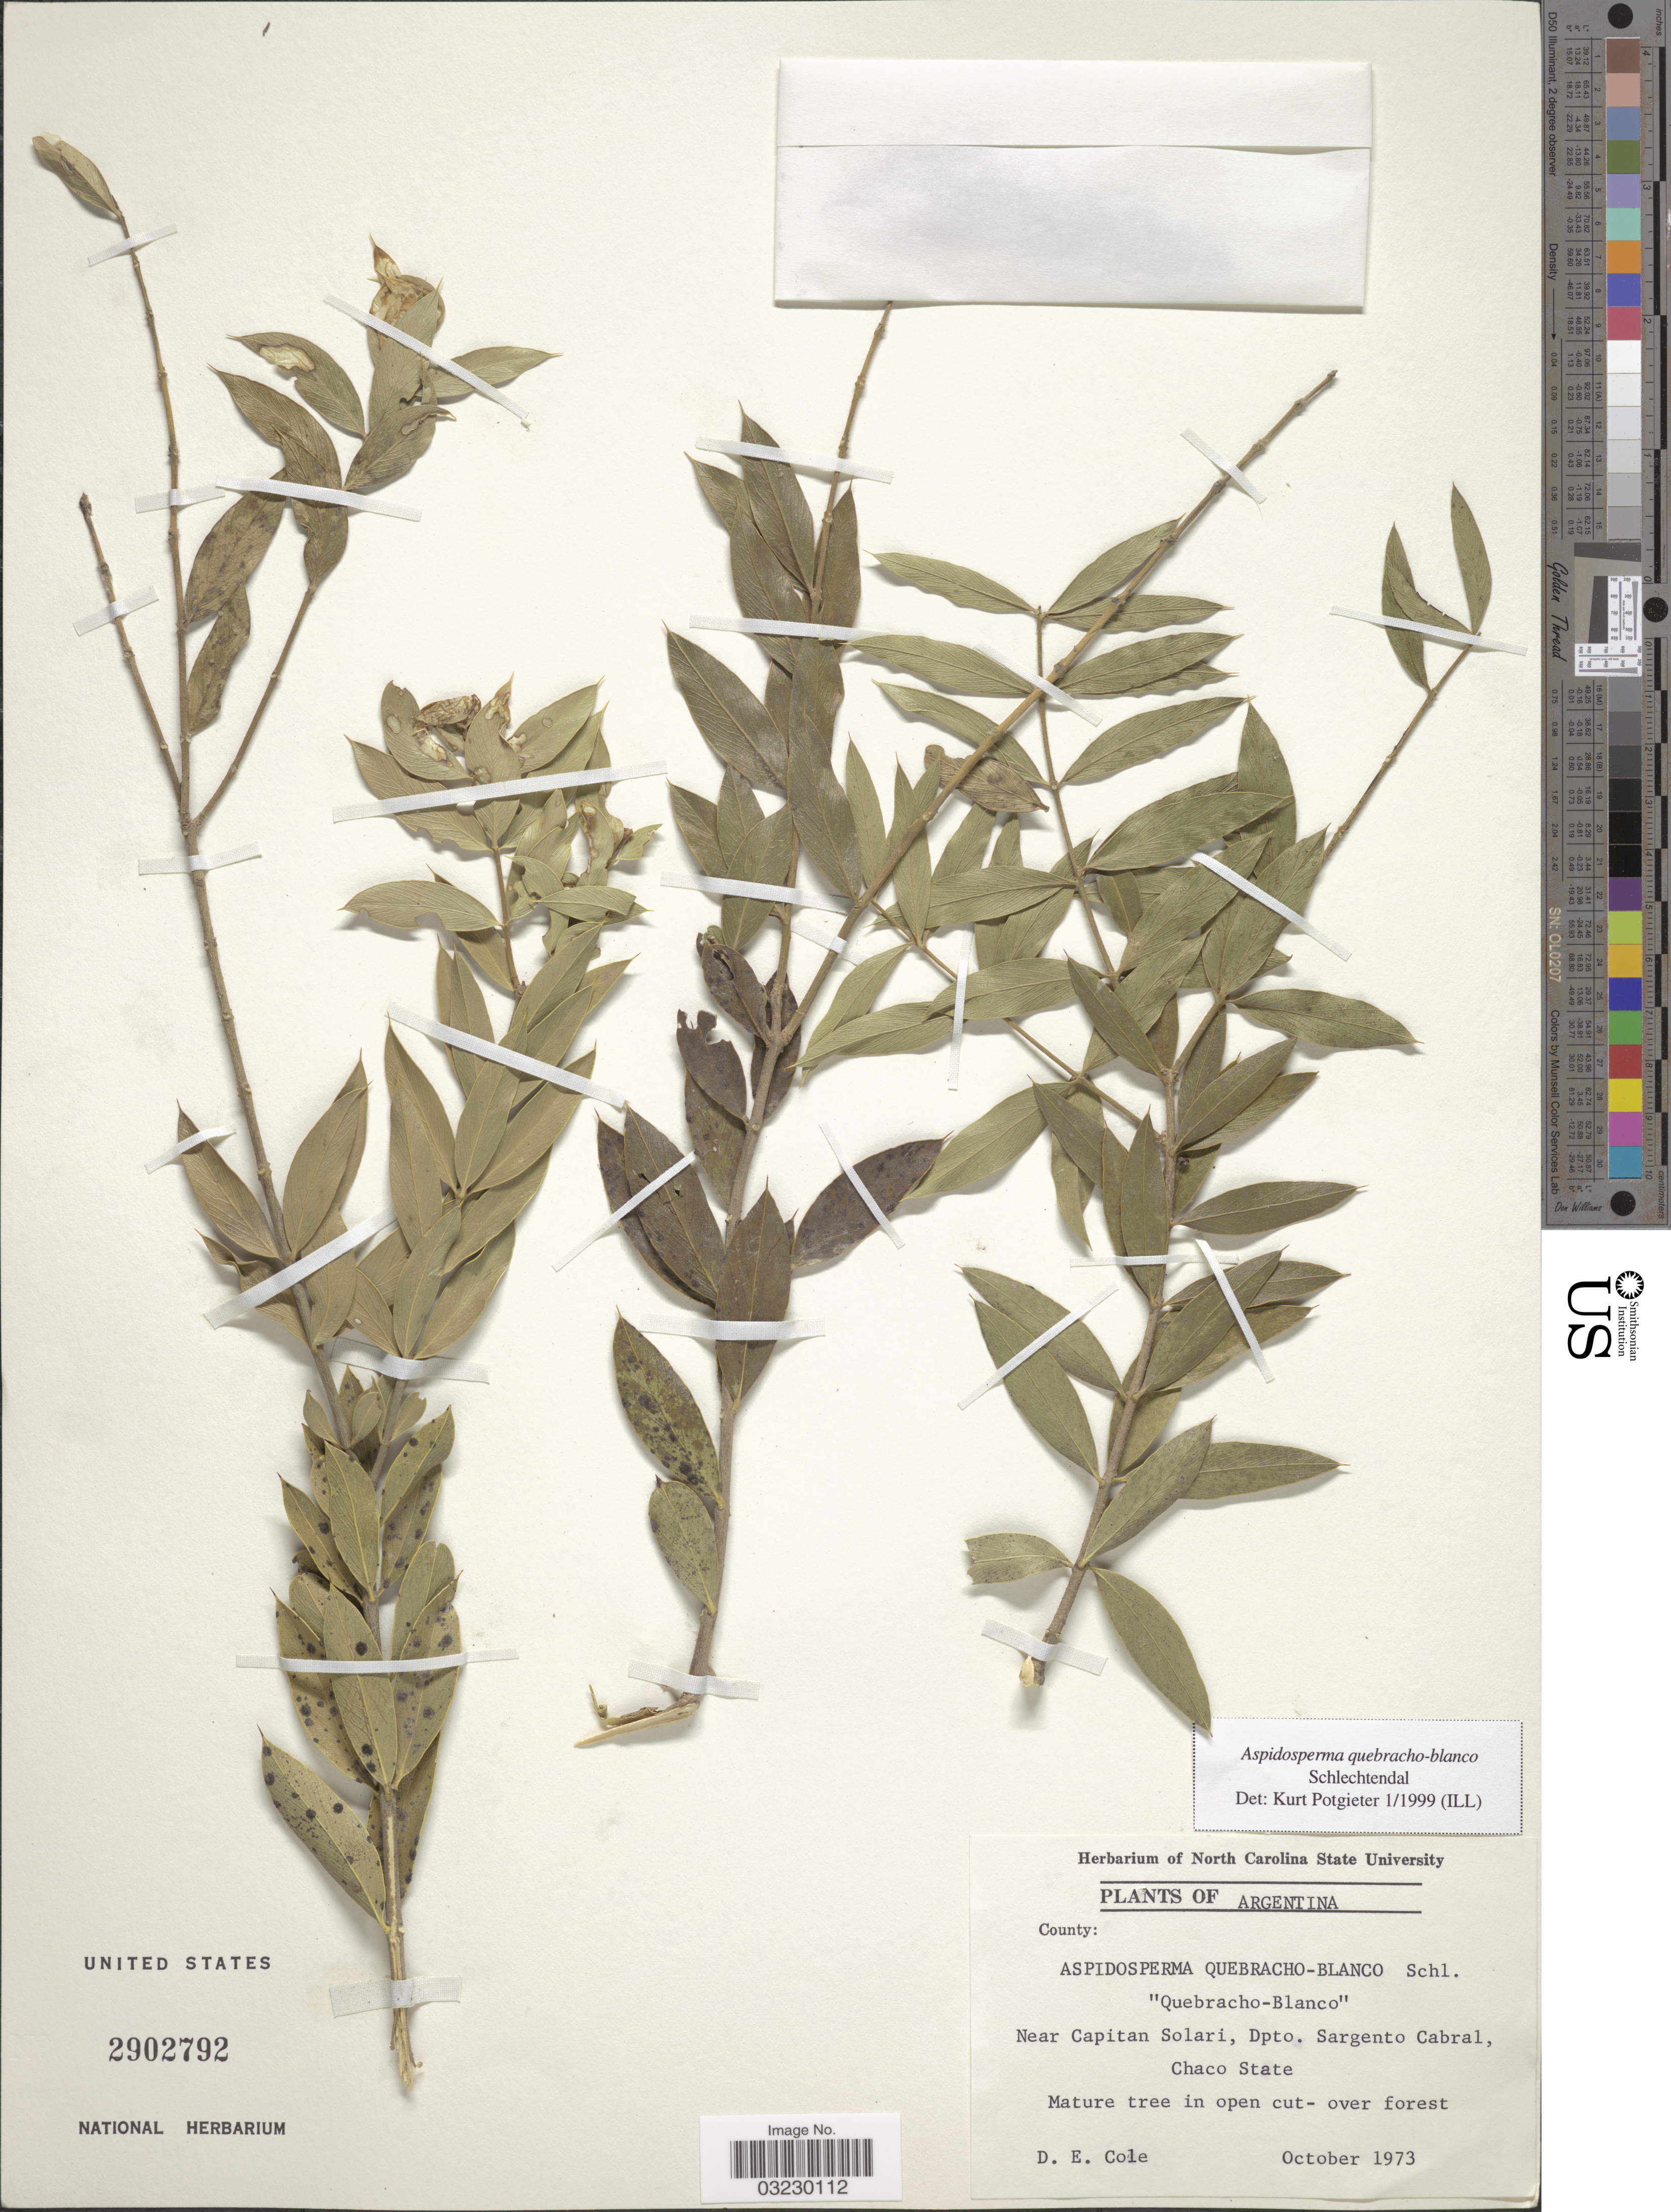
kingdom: Plantae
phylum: Tracheophyta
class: Magnoliopsida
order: Gentianales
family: Apocynaceae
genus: Aspidosperma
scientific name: Aspidosperma quebracho-blanco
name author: Schltdl.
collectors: D. E. Cole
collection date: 1973-10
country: Argentina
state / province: Chaco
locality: Near Capitan Solari, Dpto. Sargento Cabral.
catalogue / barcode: US 2902792